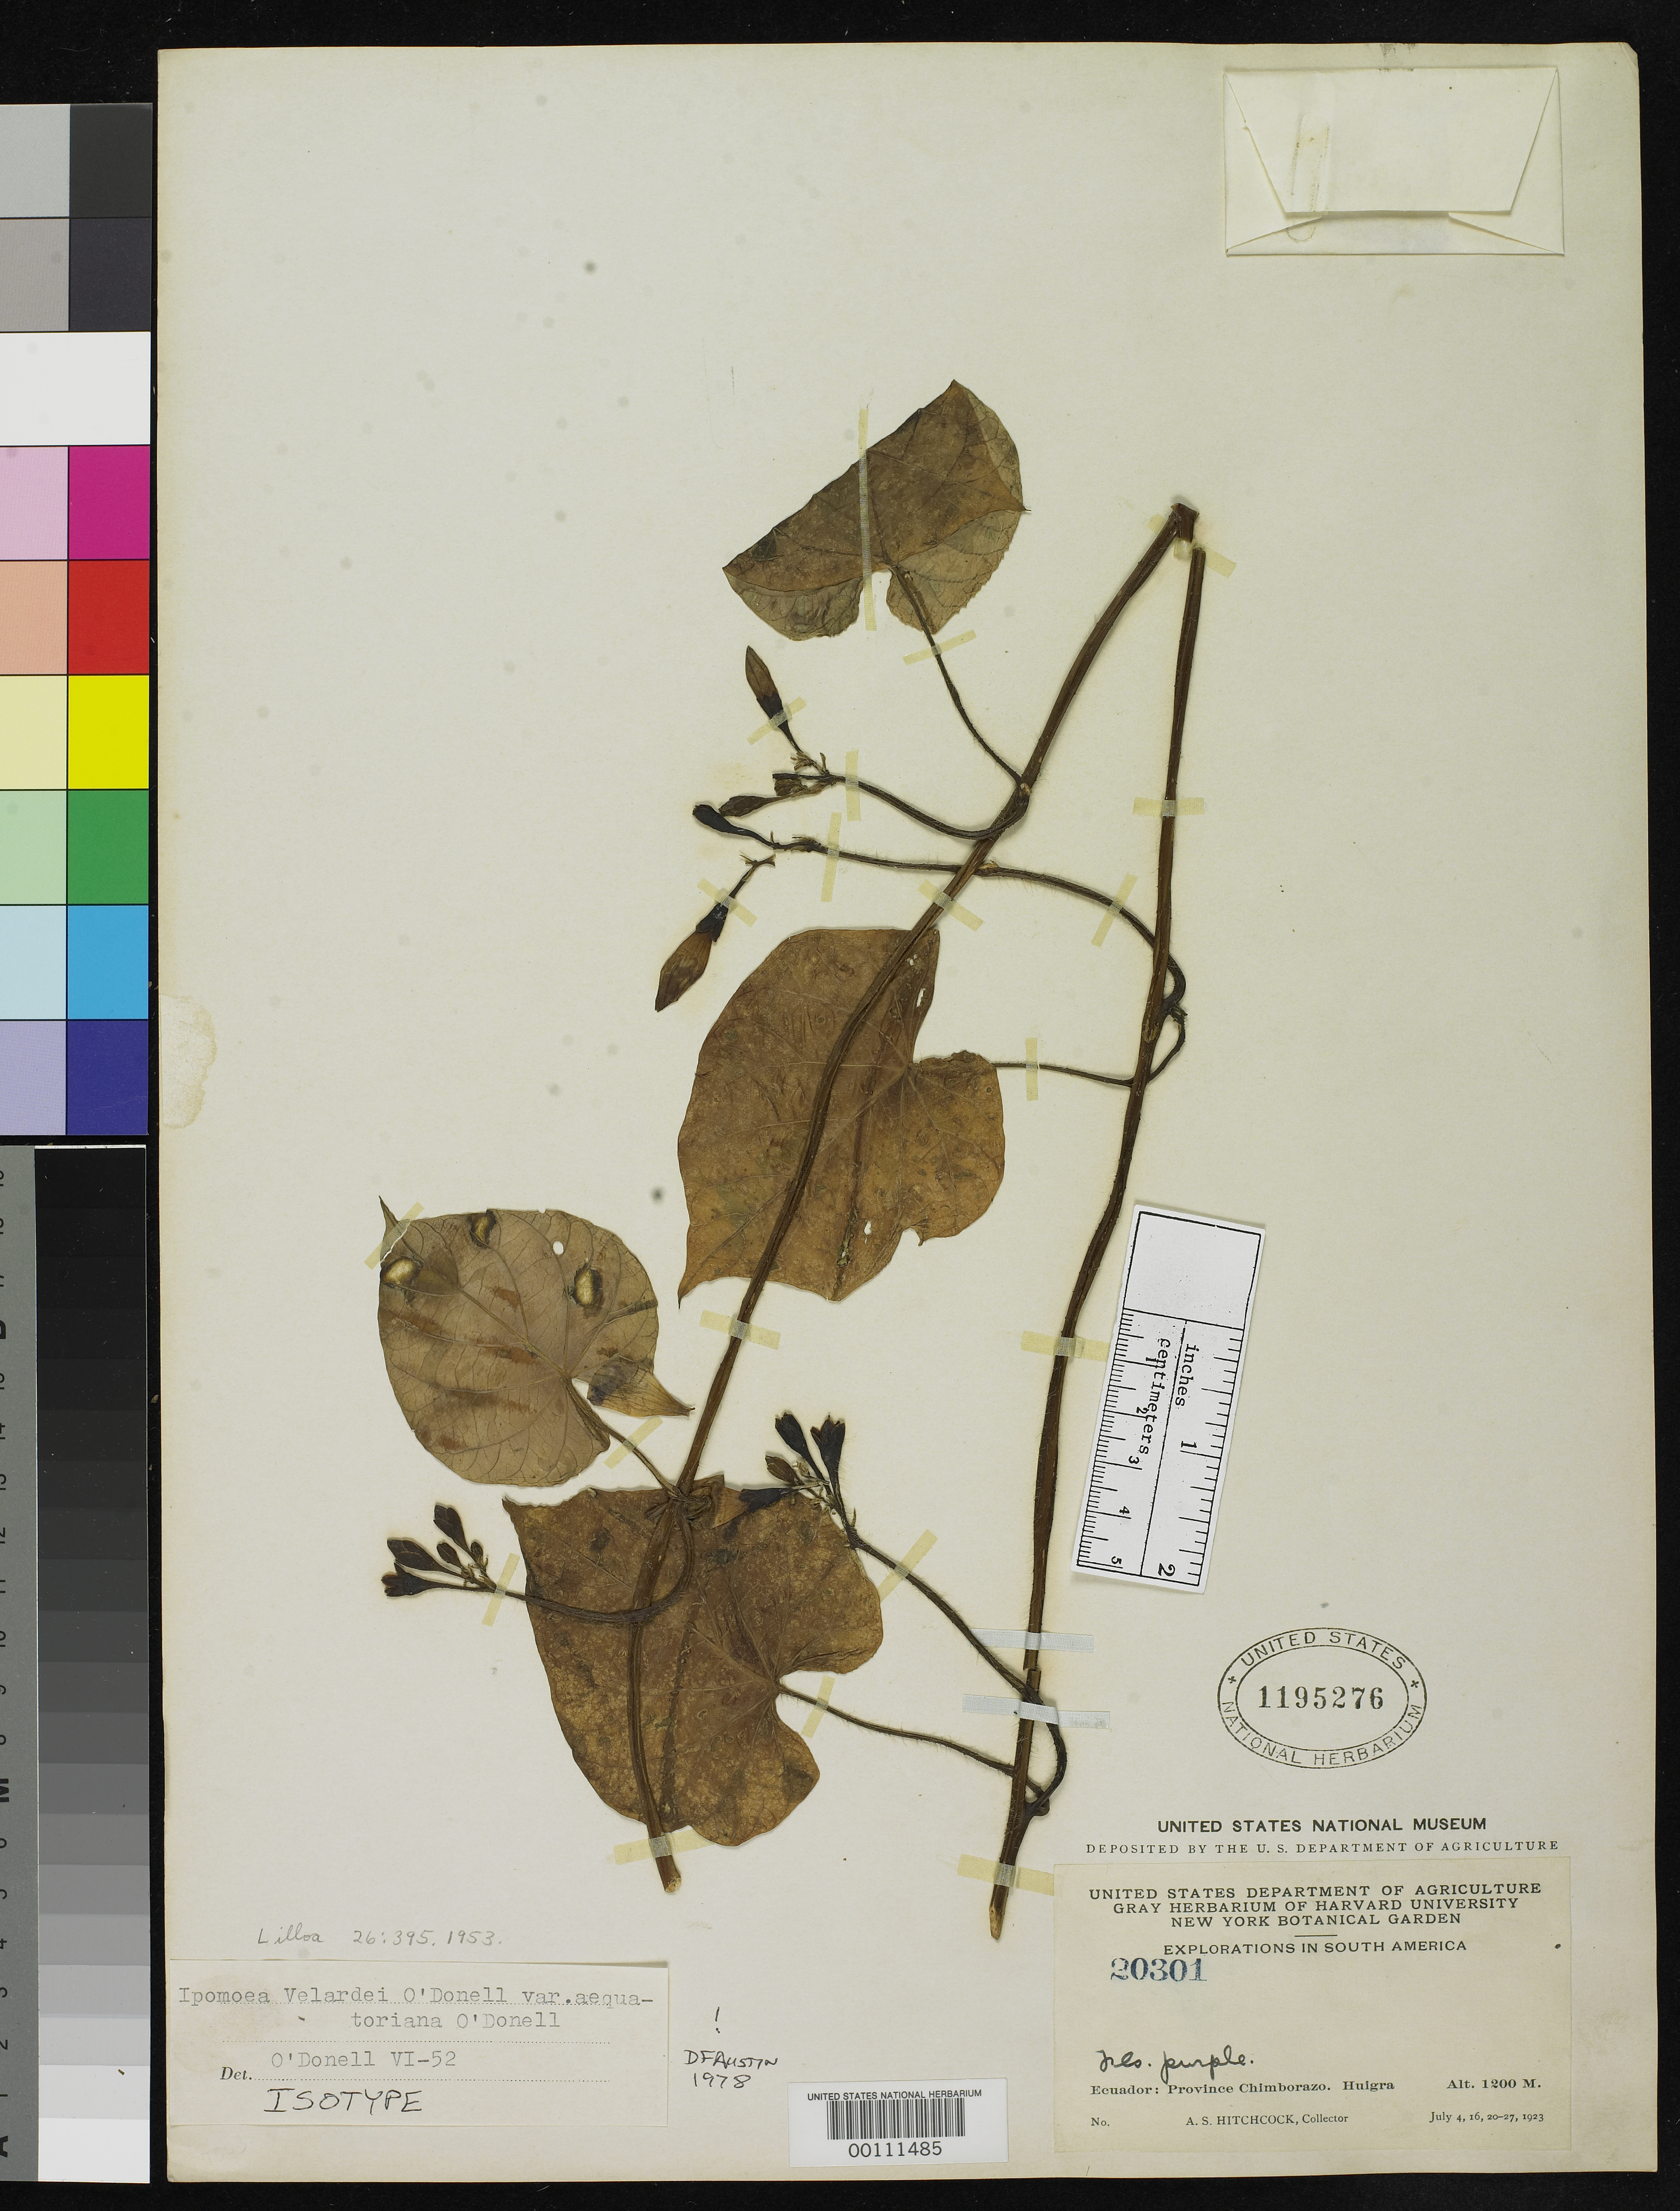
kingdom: Plantae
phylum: Tracheophyta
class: Magnoliopsida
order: Solanales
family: Convolvulaceae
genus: Ipomoea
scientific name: Ipomoea velardei var. aequatoriana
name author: O'Donell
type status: Isotype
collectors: A. S. Hitchcock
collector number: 20301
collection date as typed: Jul 1923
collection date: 1923-07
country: Ecuador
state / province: Chimborazo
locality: Huigra.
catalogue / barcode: US 1195276